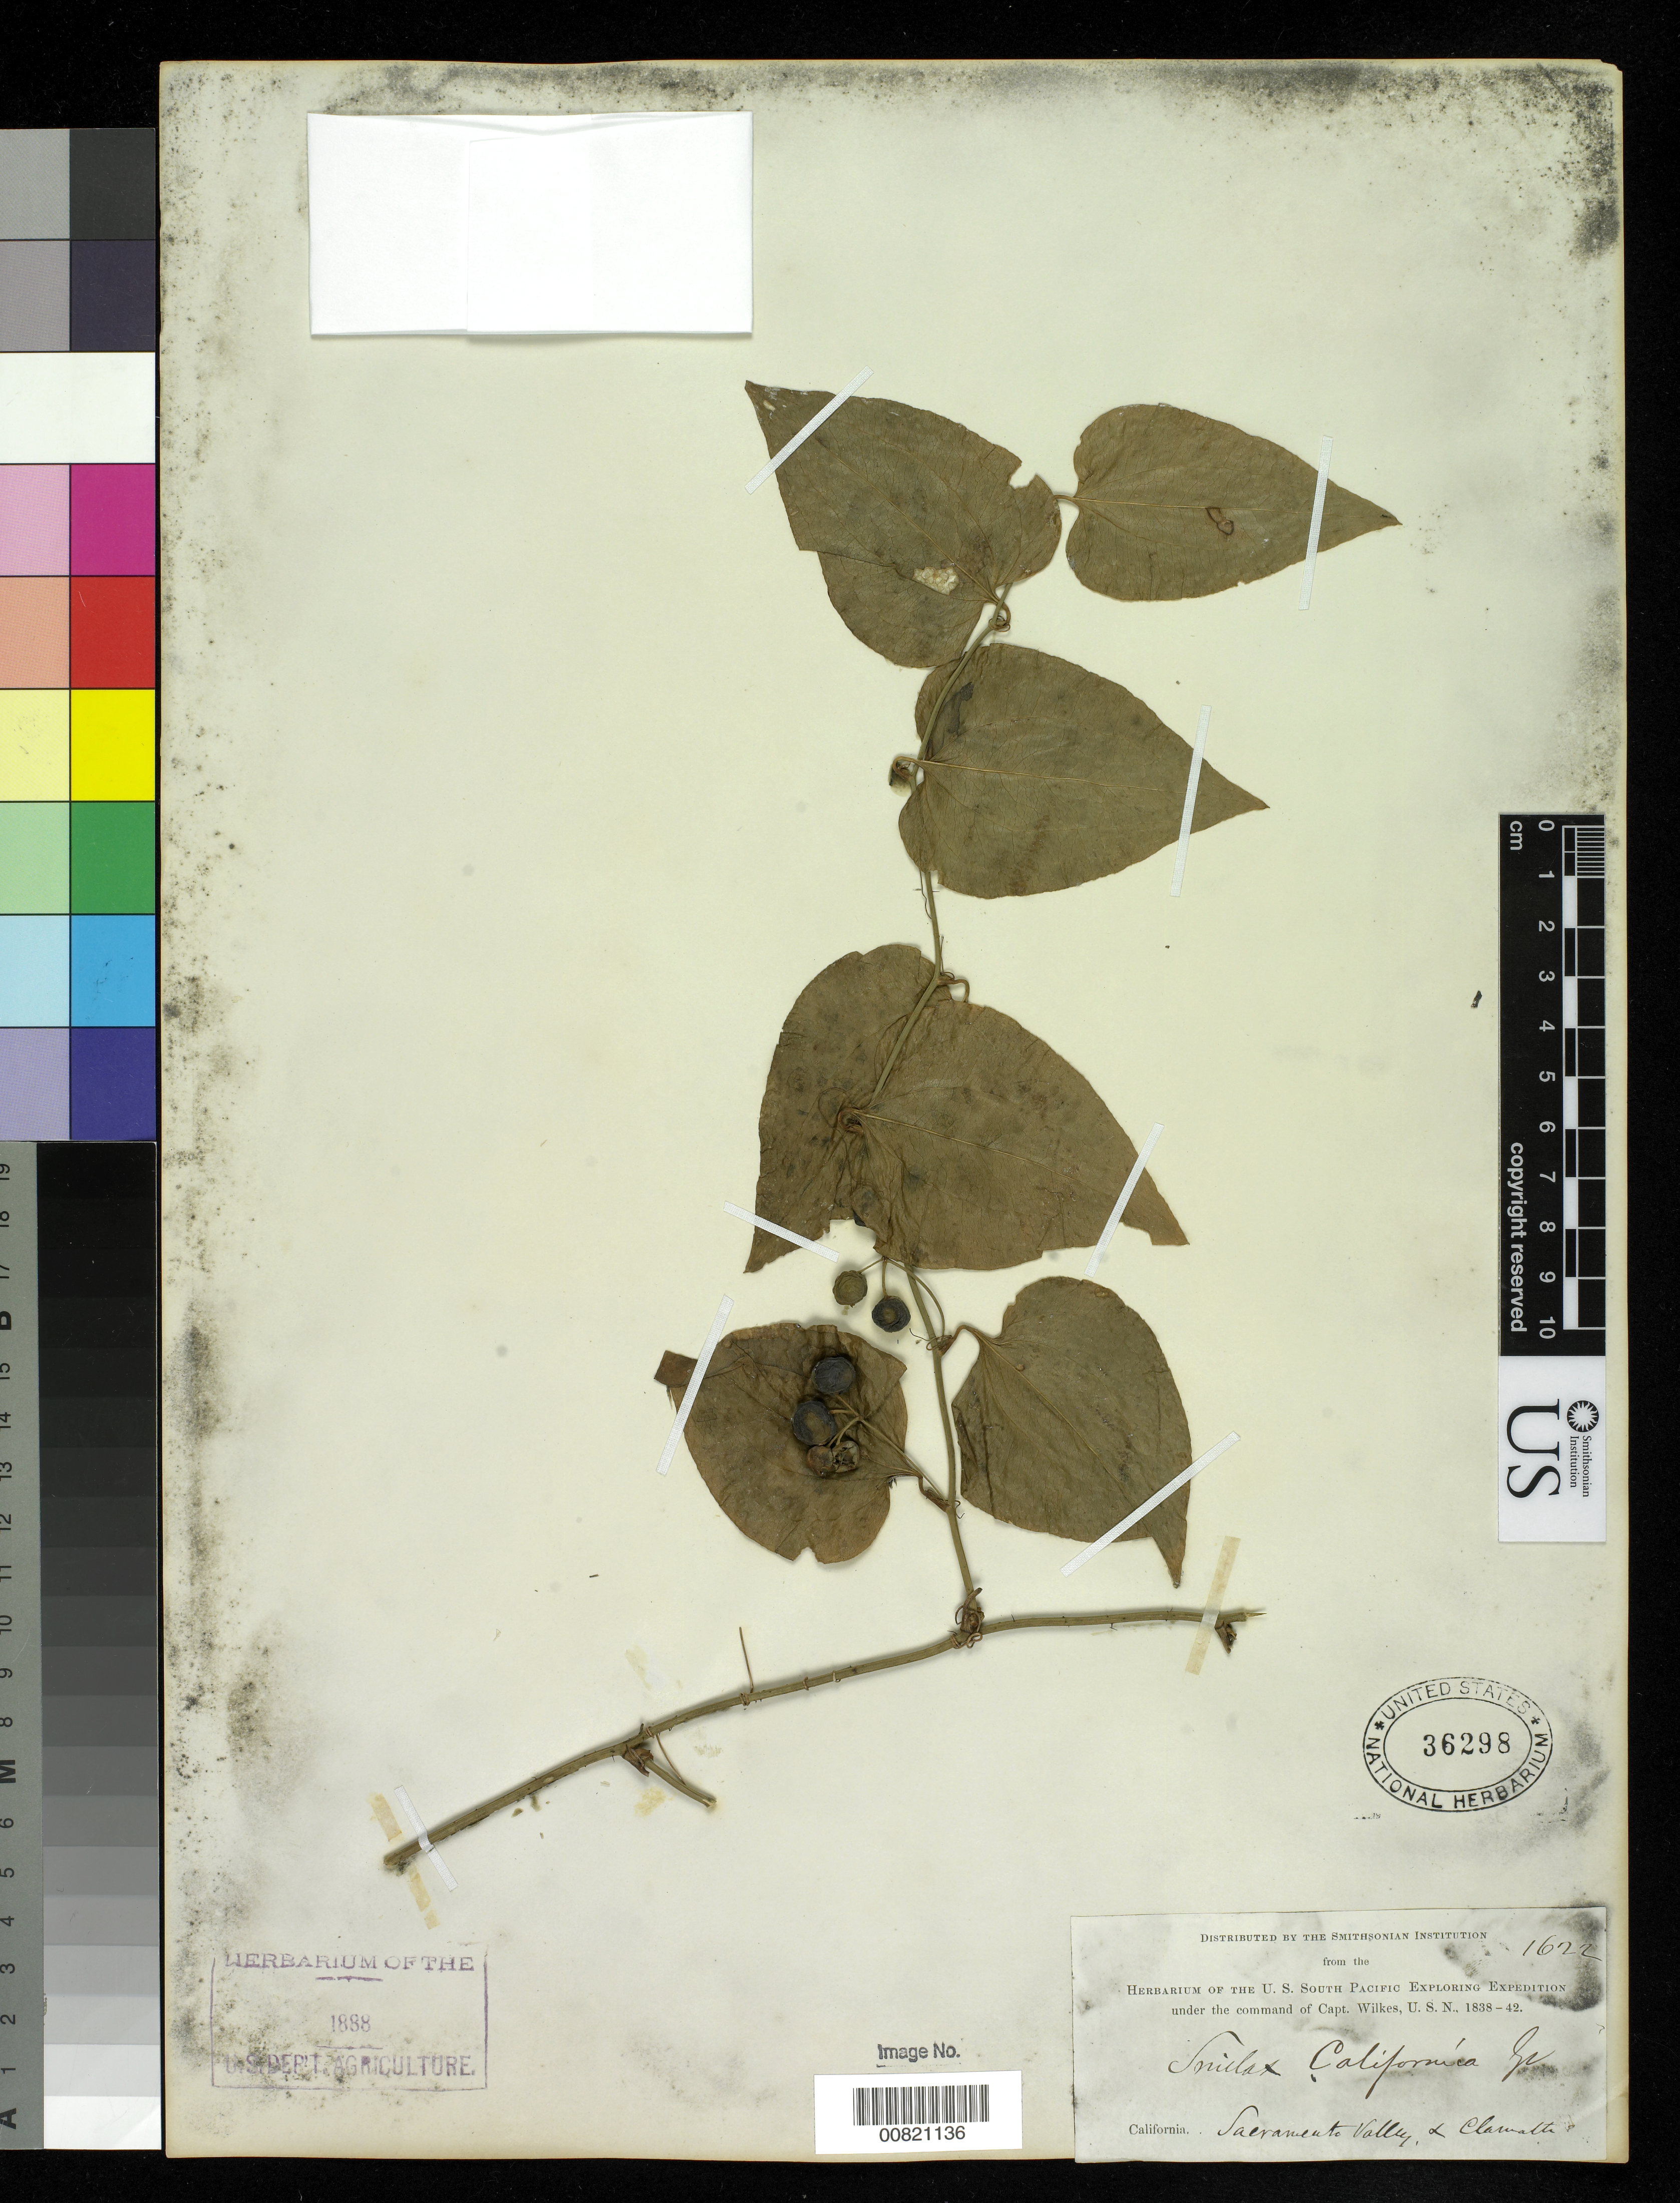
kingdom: Plantae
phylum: Tracheophyta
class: Liliopsida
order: Liliales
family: Smilacaceae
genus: Smilax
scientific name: Smilax californica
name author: (A. DC.) A. Gray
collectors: Wilkes Explor. Exped.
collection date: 1838/1842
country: United States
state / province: California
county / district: Sacramento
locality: Sacramento Valley & Clamath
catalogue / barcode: US 36298